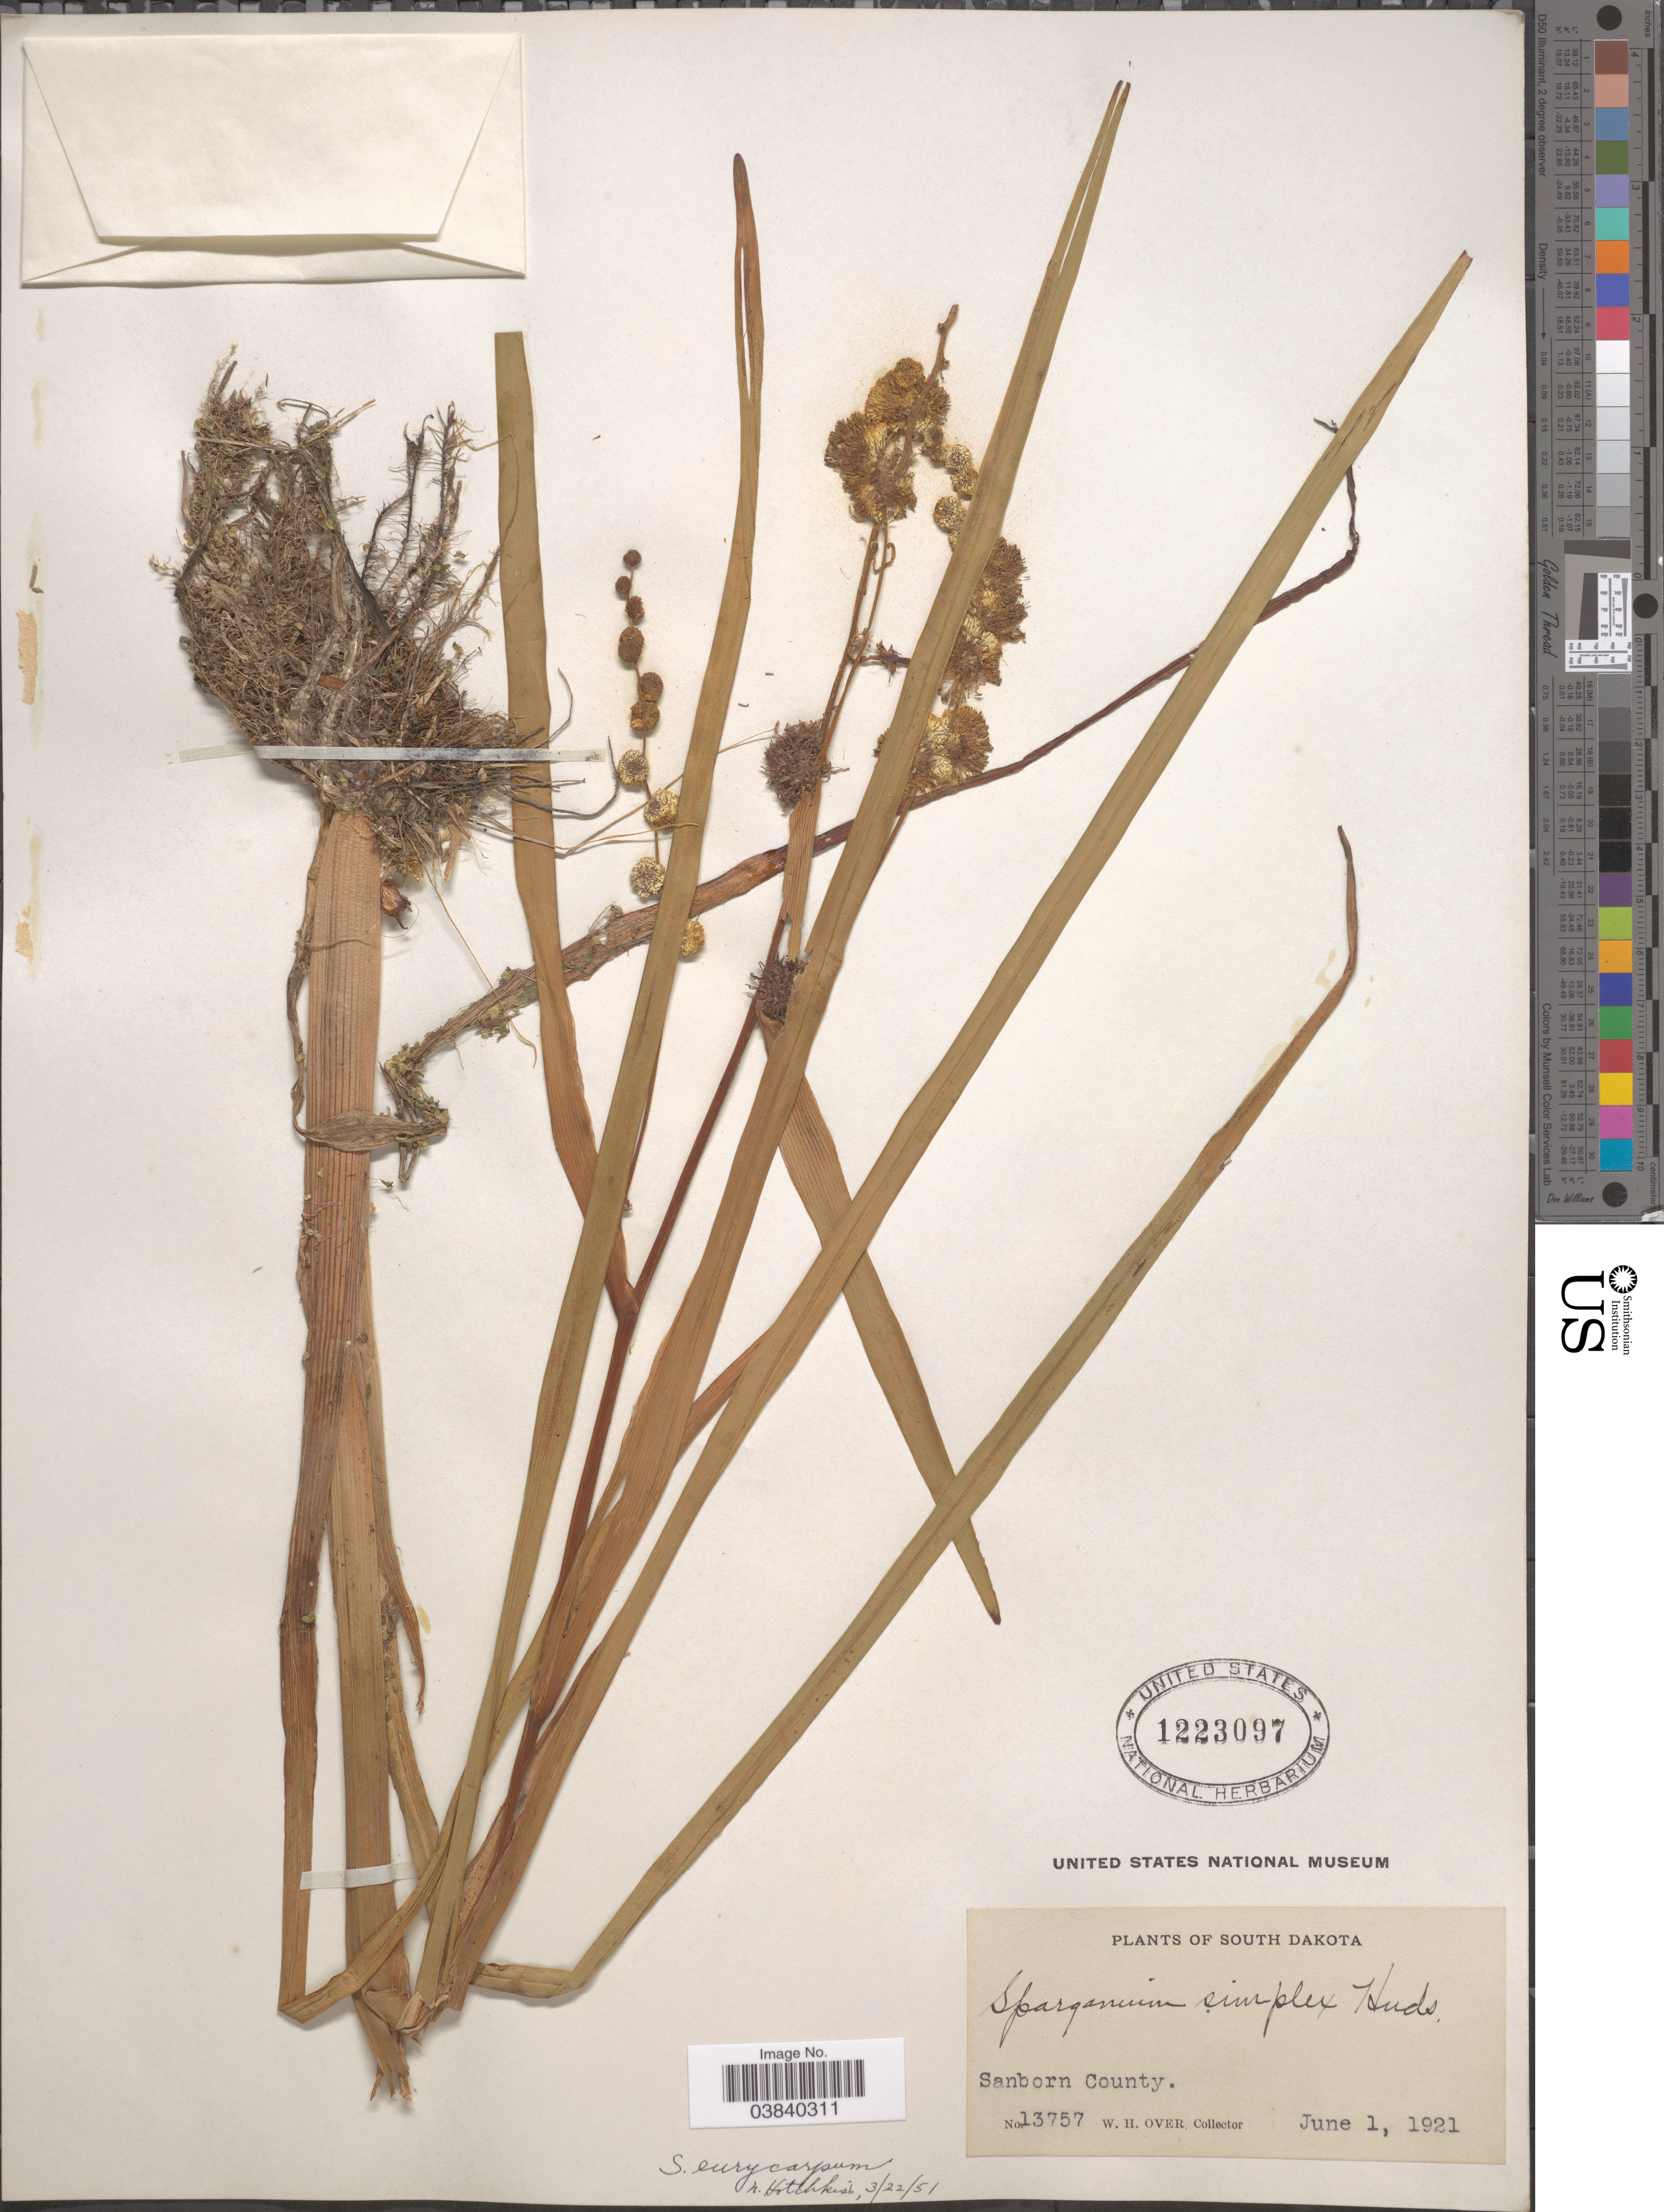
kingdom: Plantae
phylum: Tracheophyta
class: Liliopsida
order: Poales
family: Typhaceae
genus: Sparganium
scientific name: Sparganium eurycarpum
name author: Engelm.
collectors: W. Over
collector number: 13757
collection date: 1921-06-01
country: United States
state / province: South Dakota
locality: Sanborn County.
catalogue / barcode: US 1223097